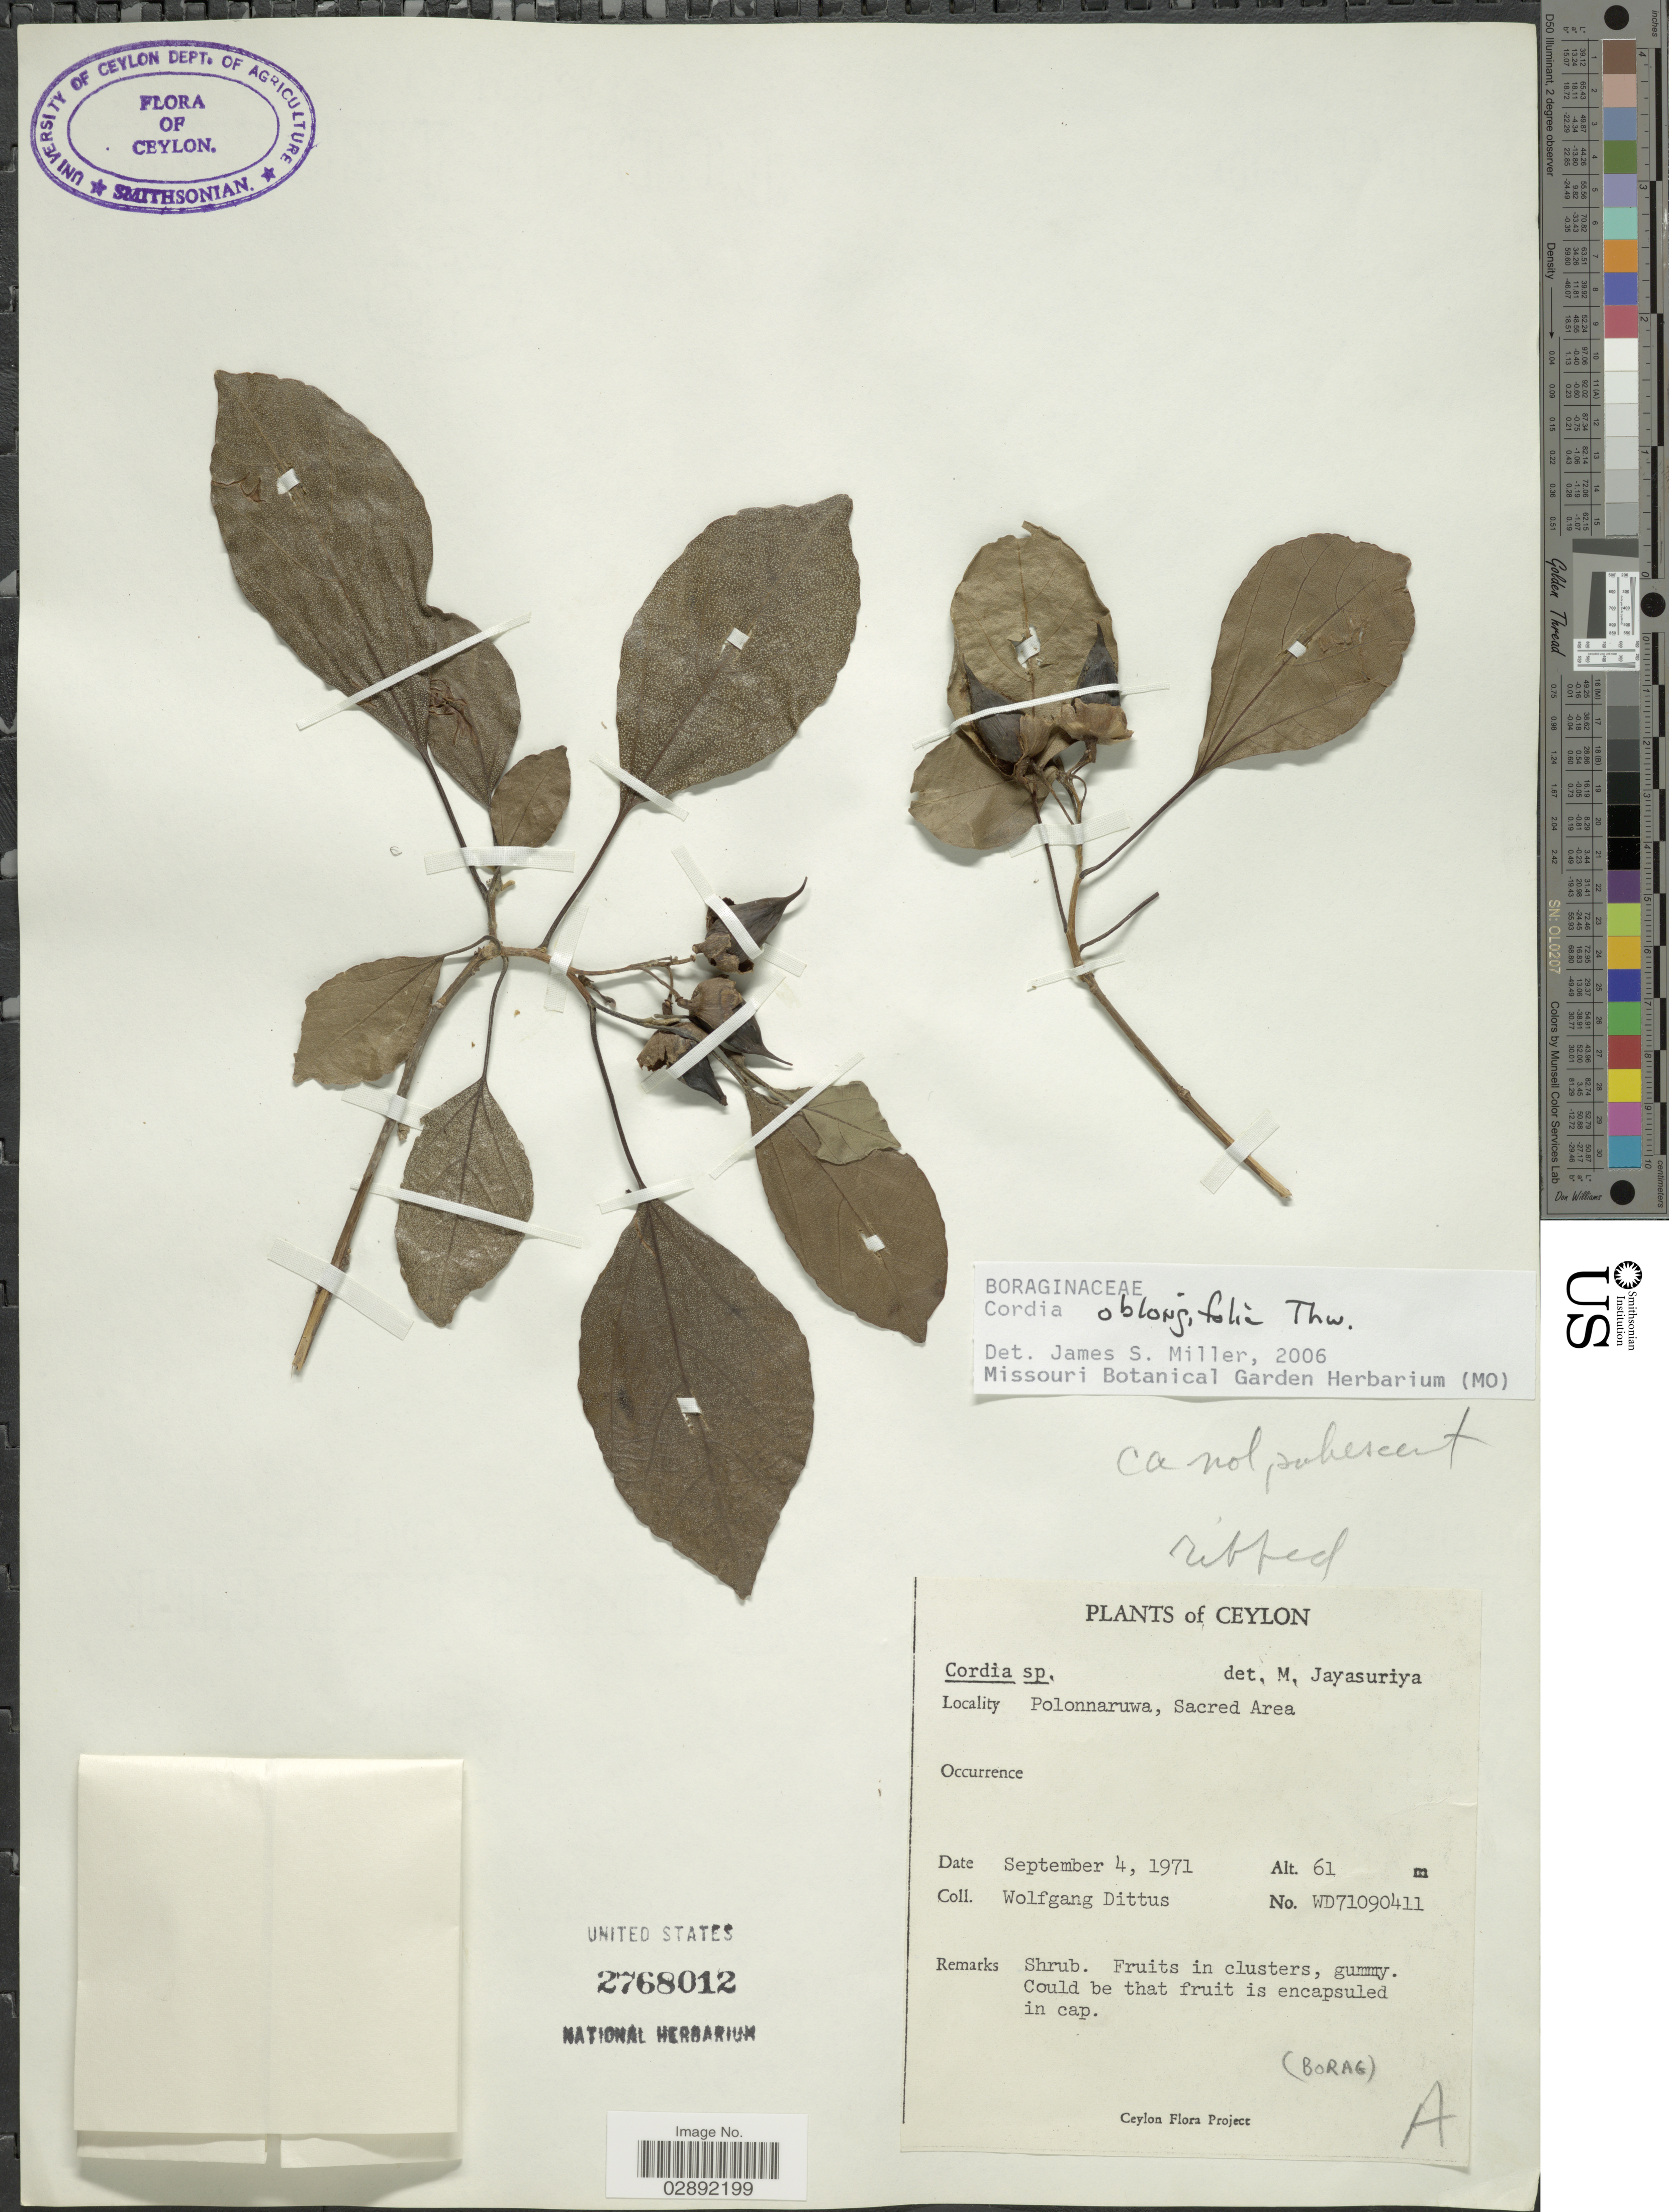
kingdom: Plantae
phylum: Tracheophyta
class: Magnoliopsida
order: Boraginales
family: Cordiaceae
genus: Cordia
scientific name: Cordia oblongifolia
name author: Thwaites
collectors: W. Dittus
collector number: WD71090411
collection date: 1971-09-04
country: Sri Lanka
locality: Ceylon. Polonnaruwa, Sacred Area.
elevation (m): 61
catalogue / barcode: US 2768012